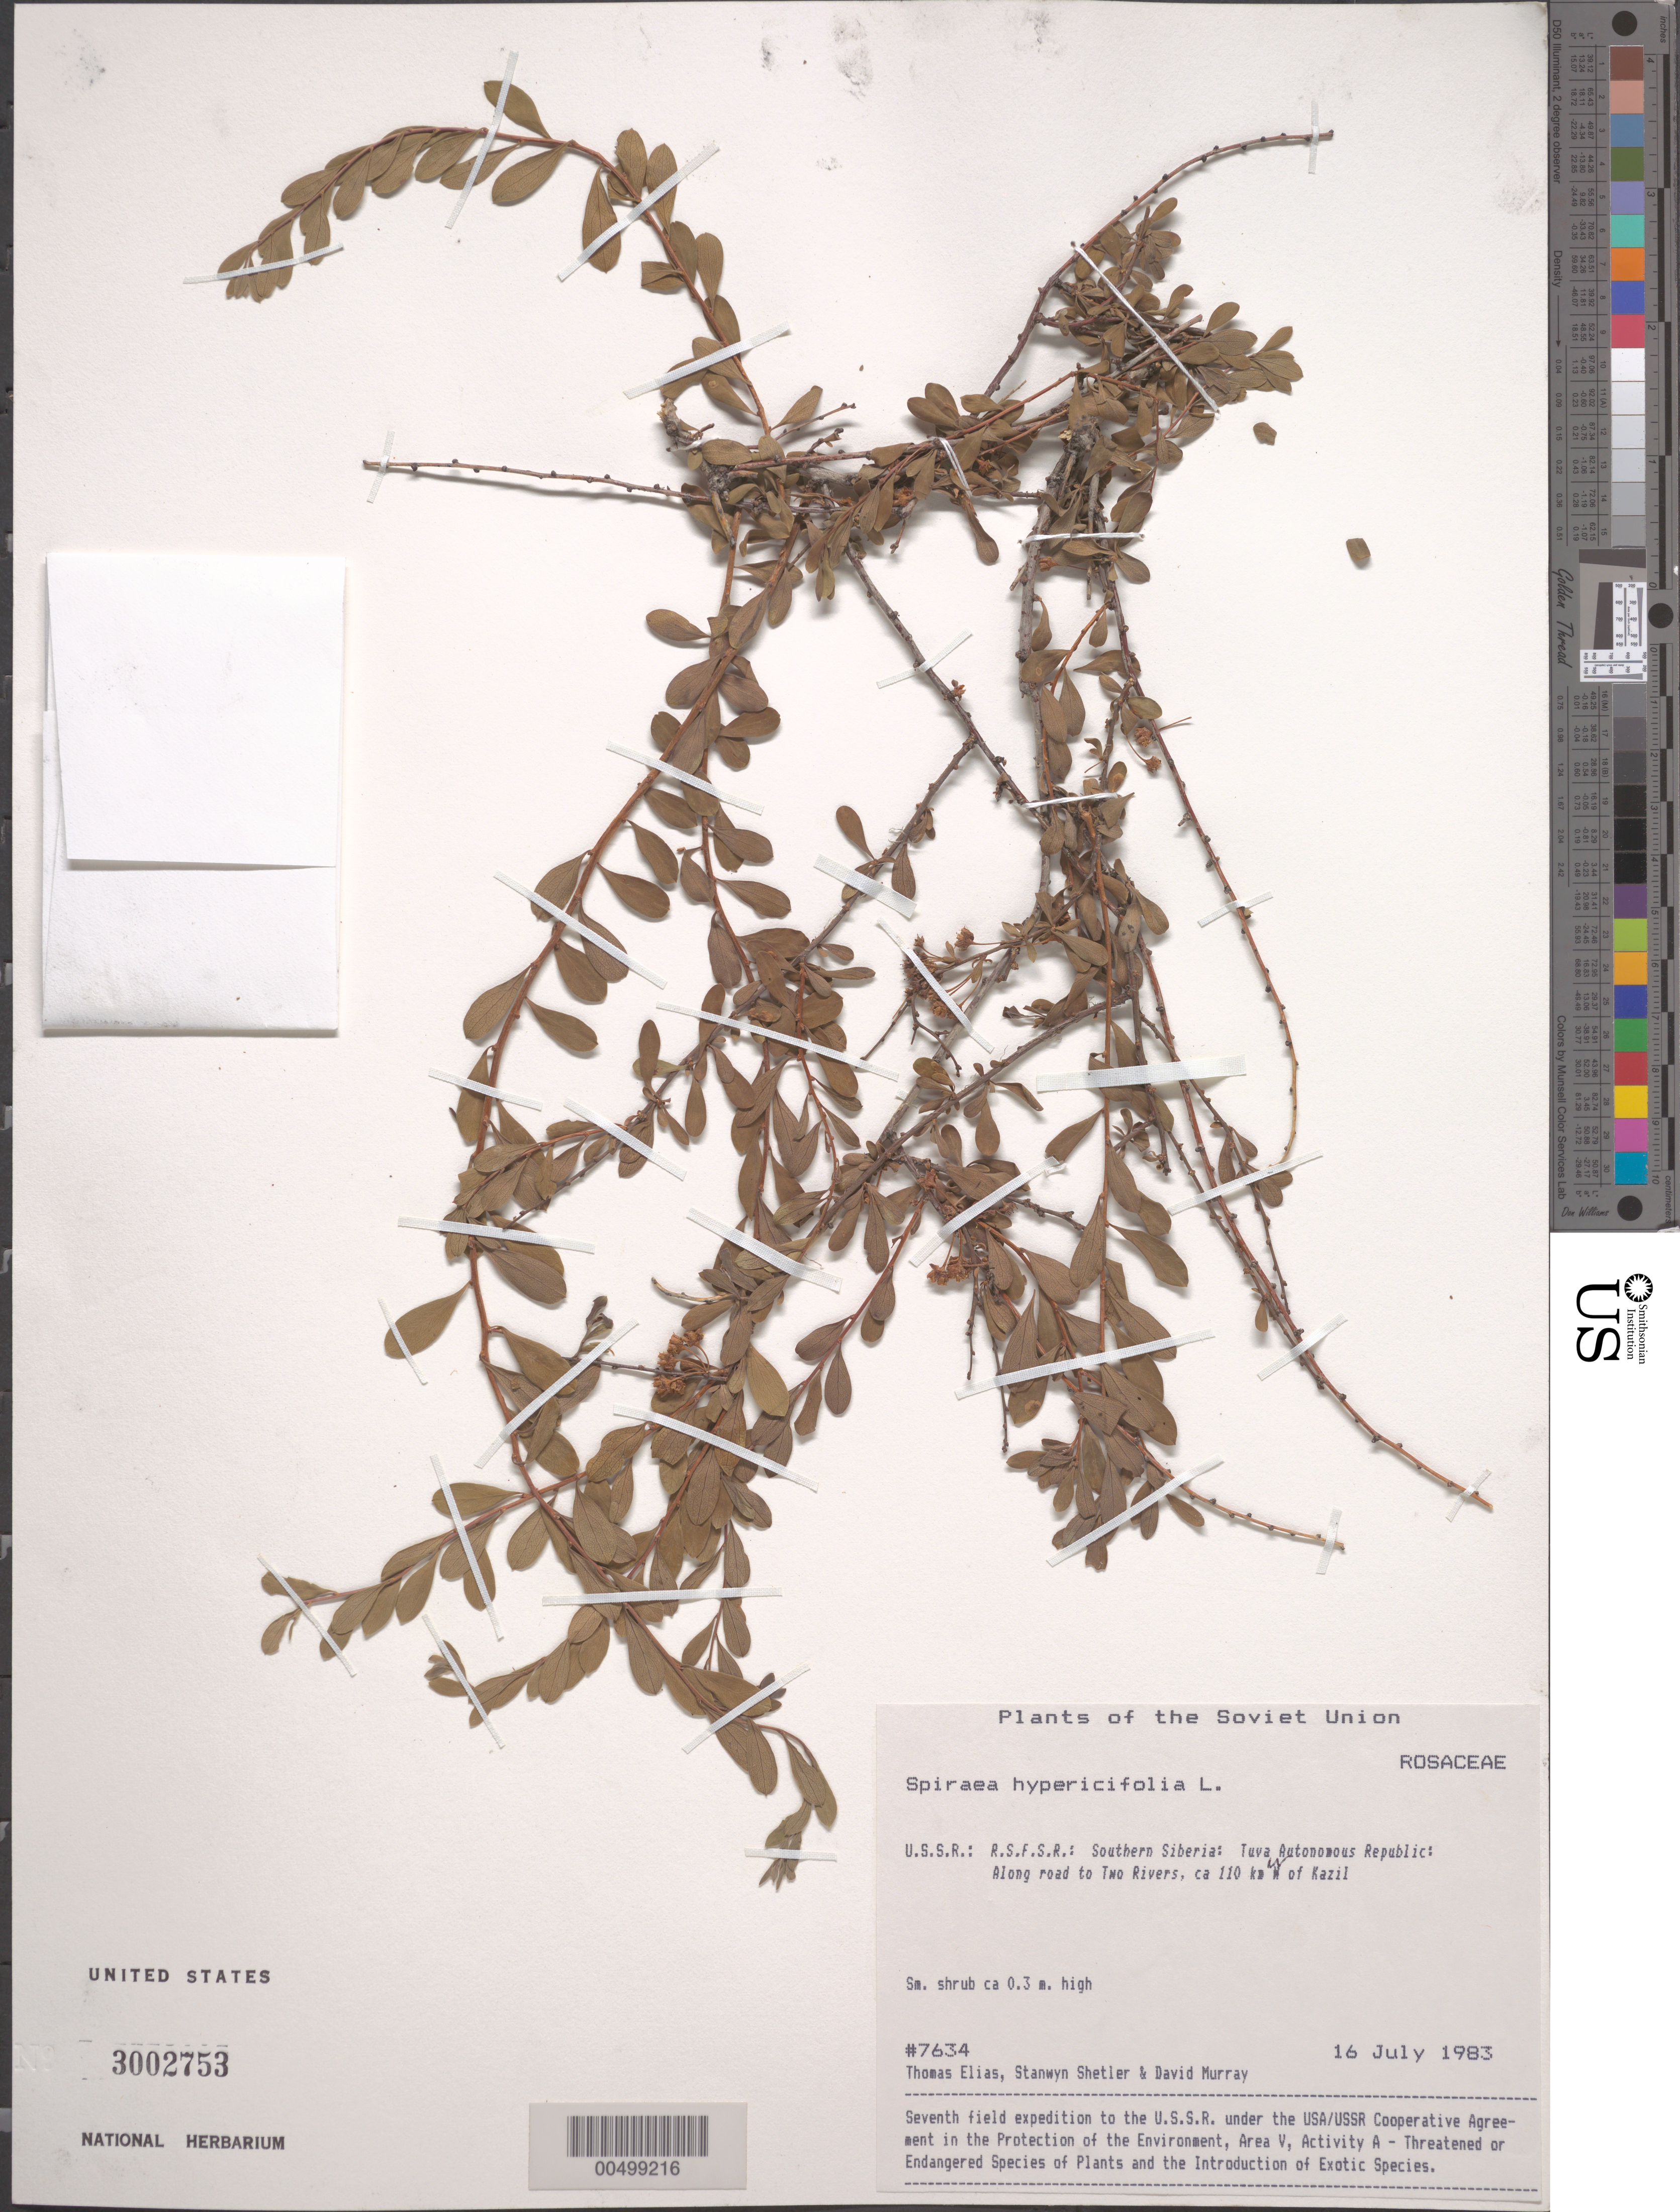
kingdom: Plantae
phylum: Tracheophyta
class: Magnoliopsida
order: Rosales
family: Rosaceae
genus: Spiraea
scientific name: Spiraea hypericifolia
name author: L.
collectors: T. Elias, S. Shetler & D. F. Murray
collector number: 7634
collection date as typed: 16 Jul 1983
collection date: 1983-07-16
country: Russian Federation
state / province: Tuva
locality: along road to Two Rivers, ca. 110 km W of Kazil [Kyzyl]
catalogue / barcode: US 3002753